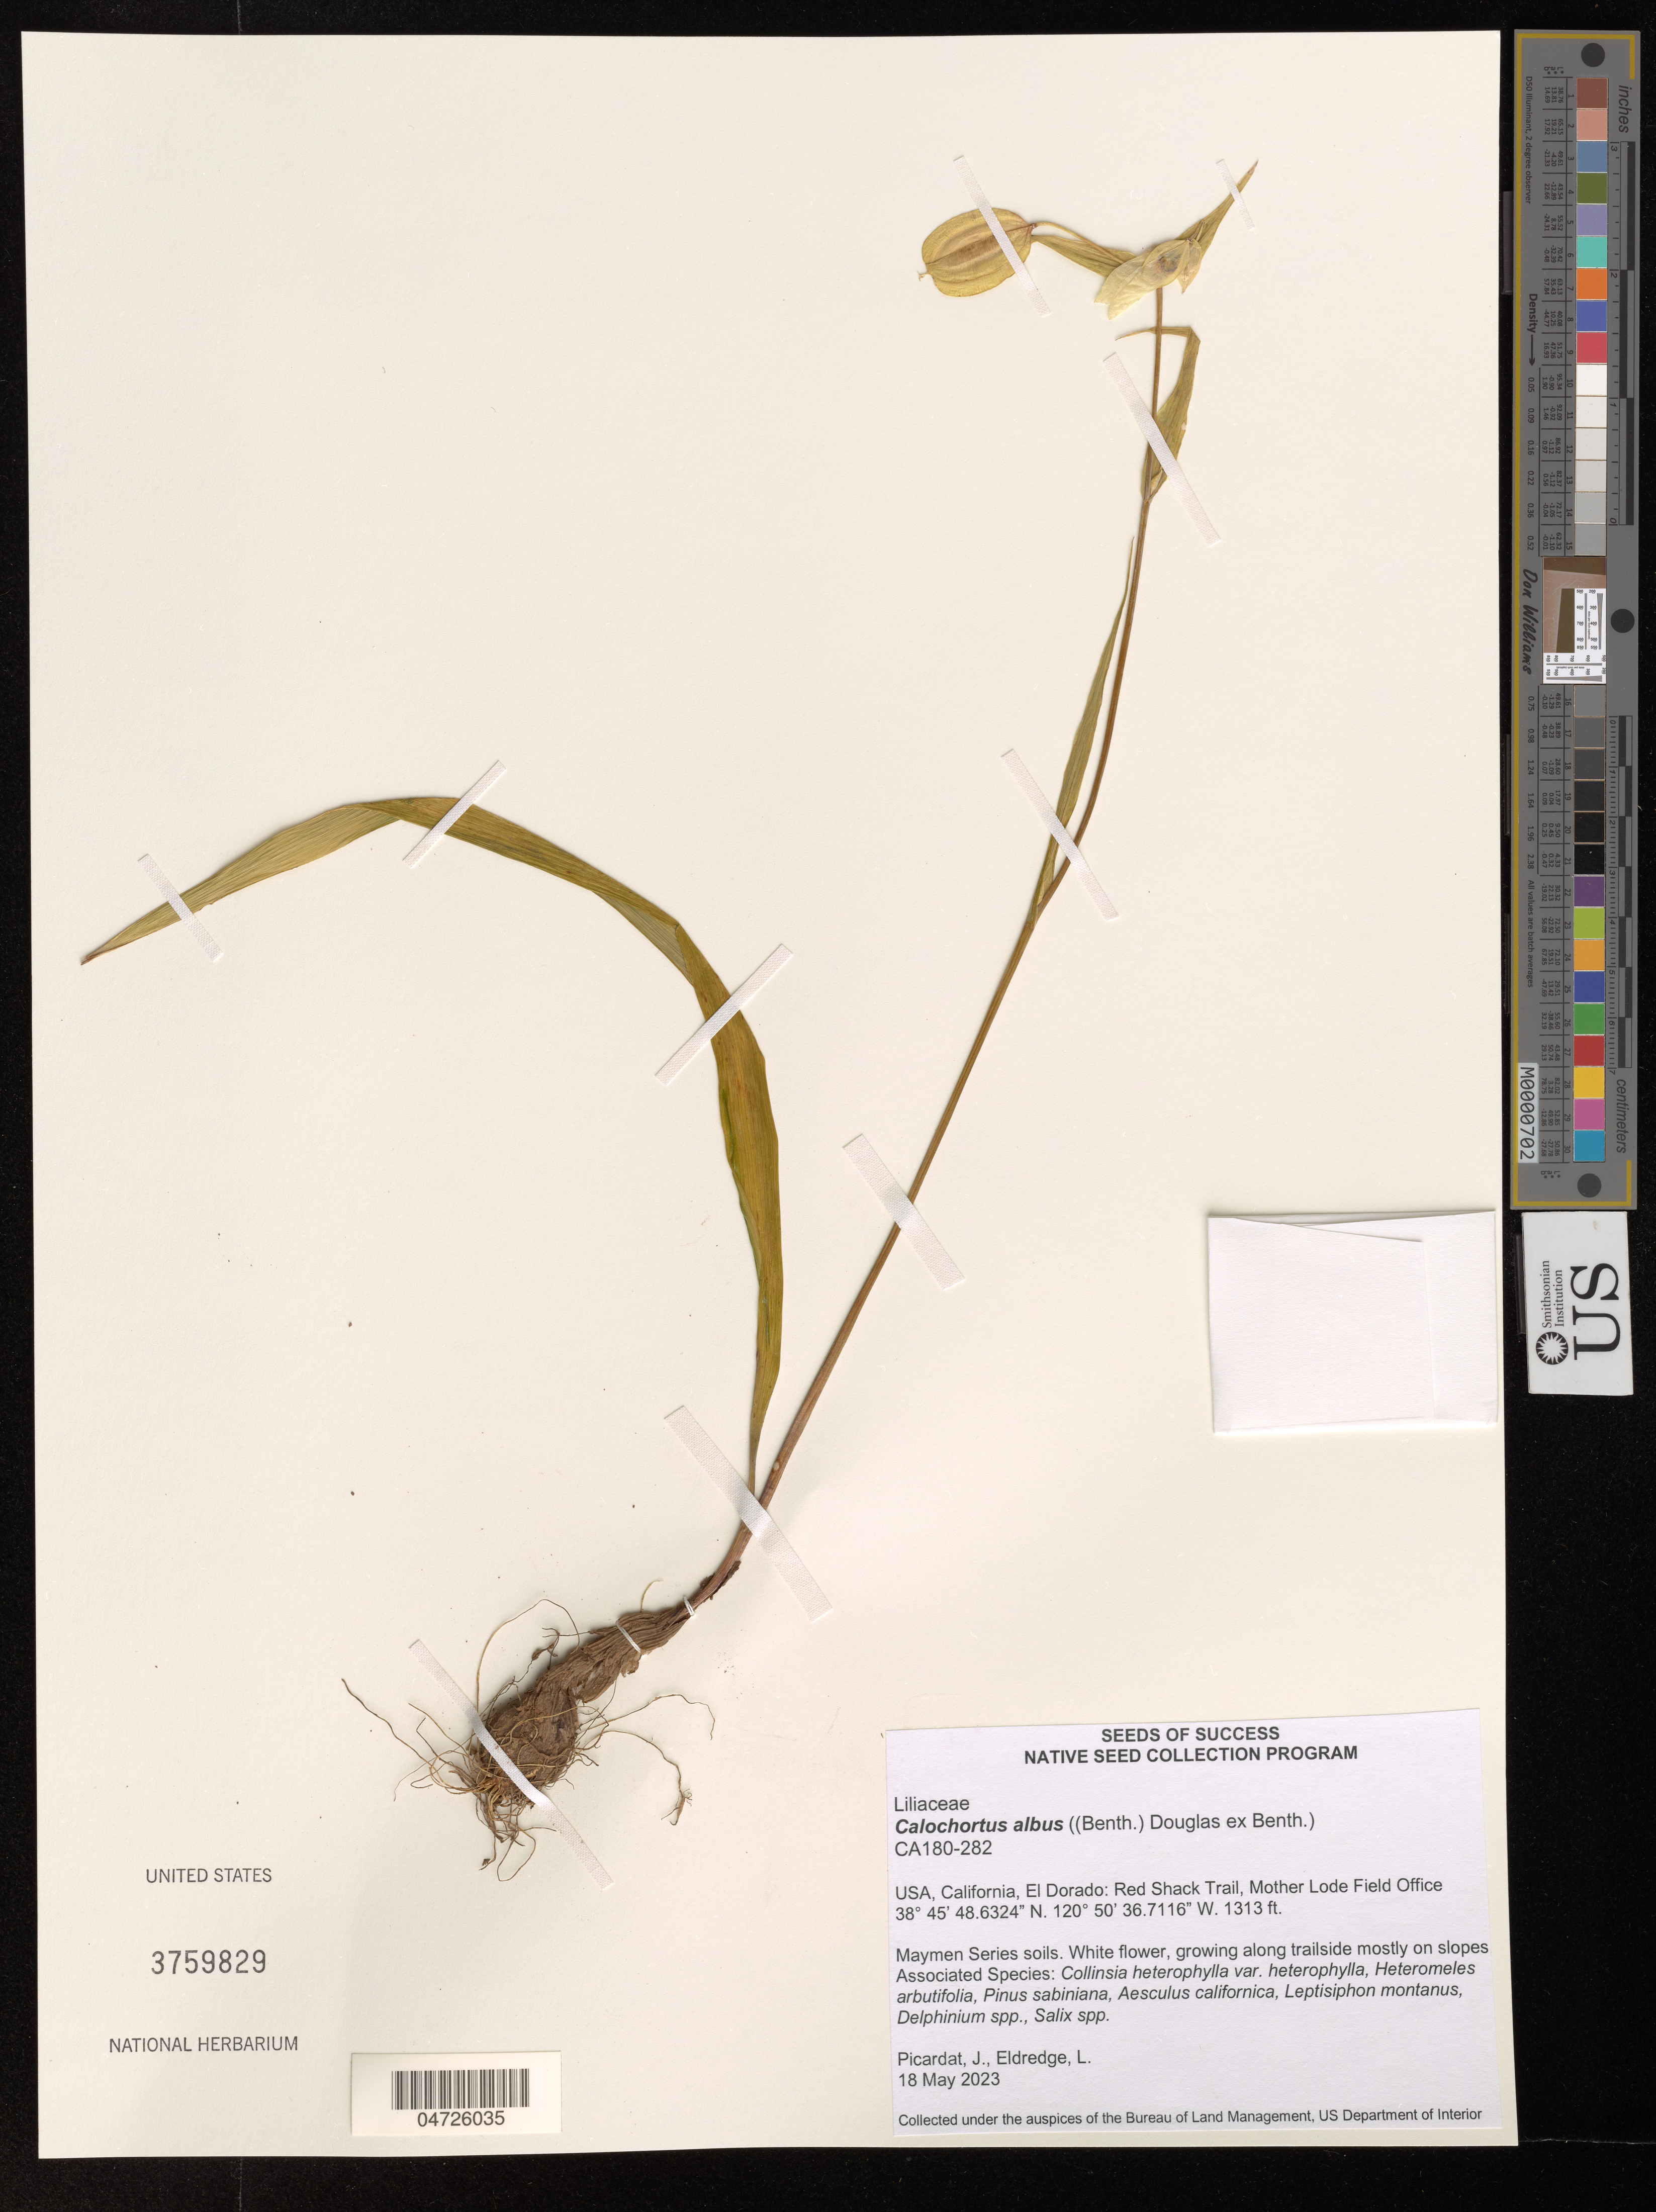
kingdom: Plantae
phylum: Tracheophyta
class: Liliopsida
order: Liliales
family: Liliaceae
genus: Calochortus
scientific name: Calochortus albus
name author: (Benth.) Douglas ex Benth.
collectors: J. Picardat & L. Eldredge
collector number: CA180-282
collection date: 2023-05-18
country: United States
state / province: California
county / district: El Dorado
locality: El Dorado: Red Shack Trail, Mother Lode Field Office.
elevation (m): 400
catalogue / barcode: US 3759829